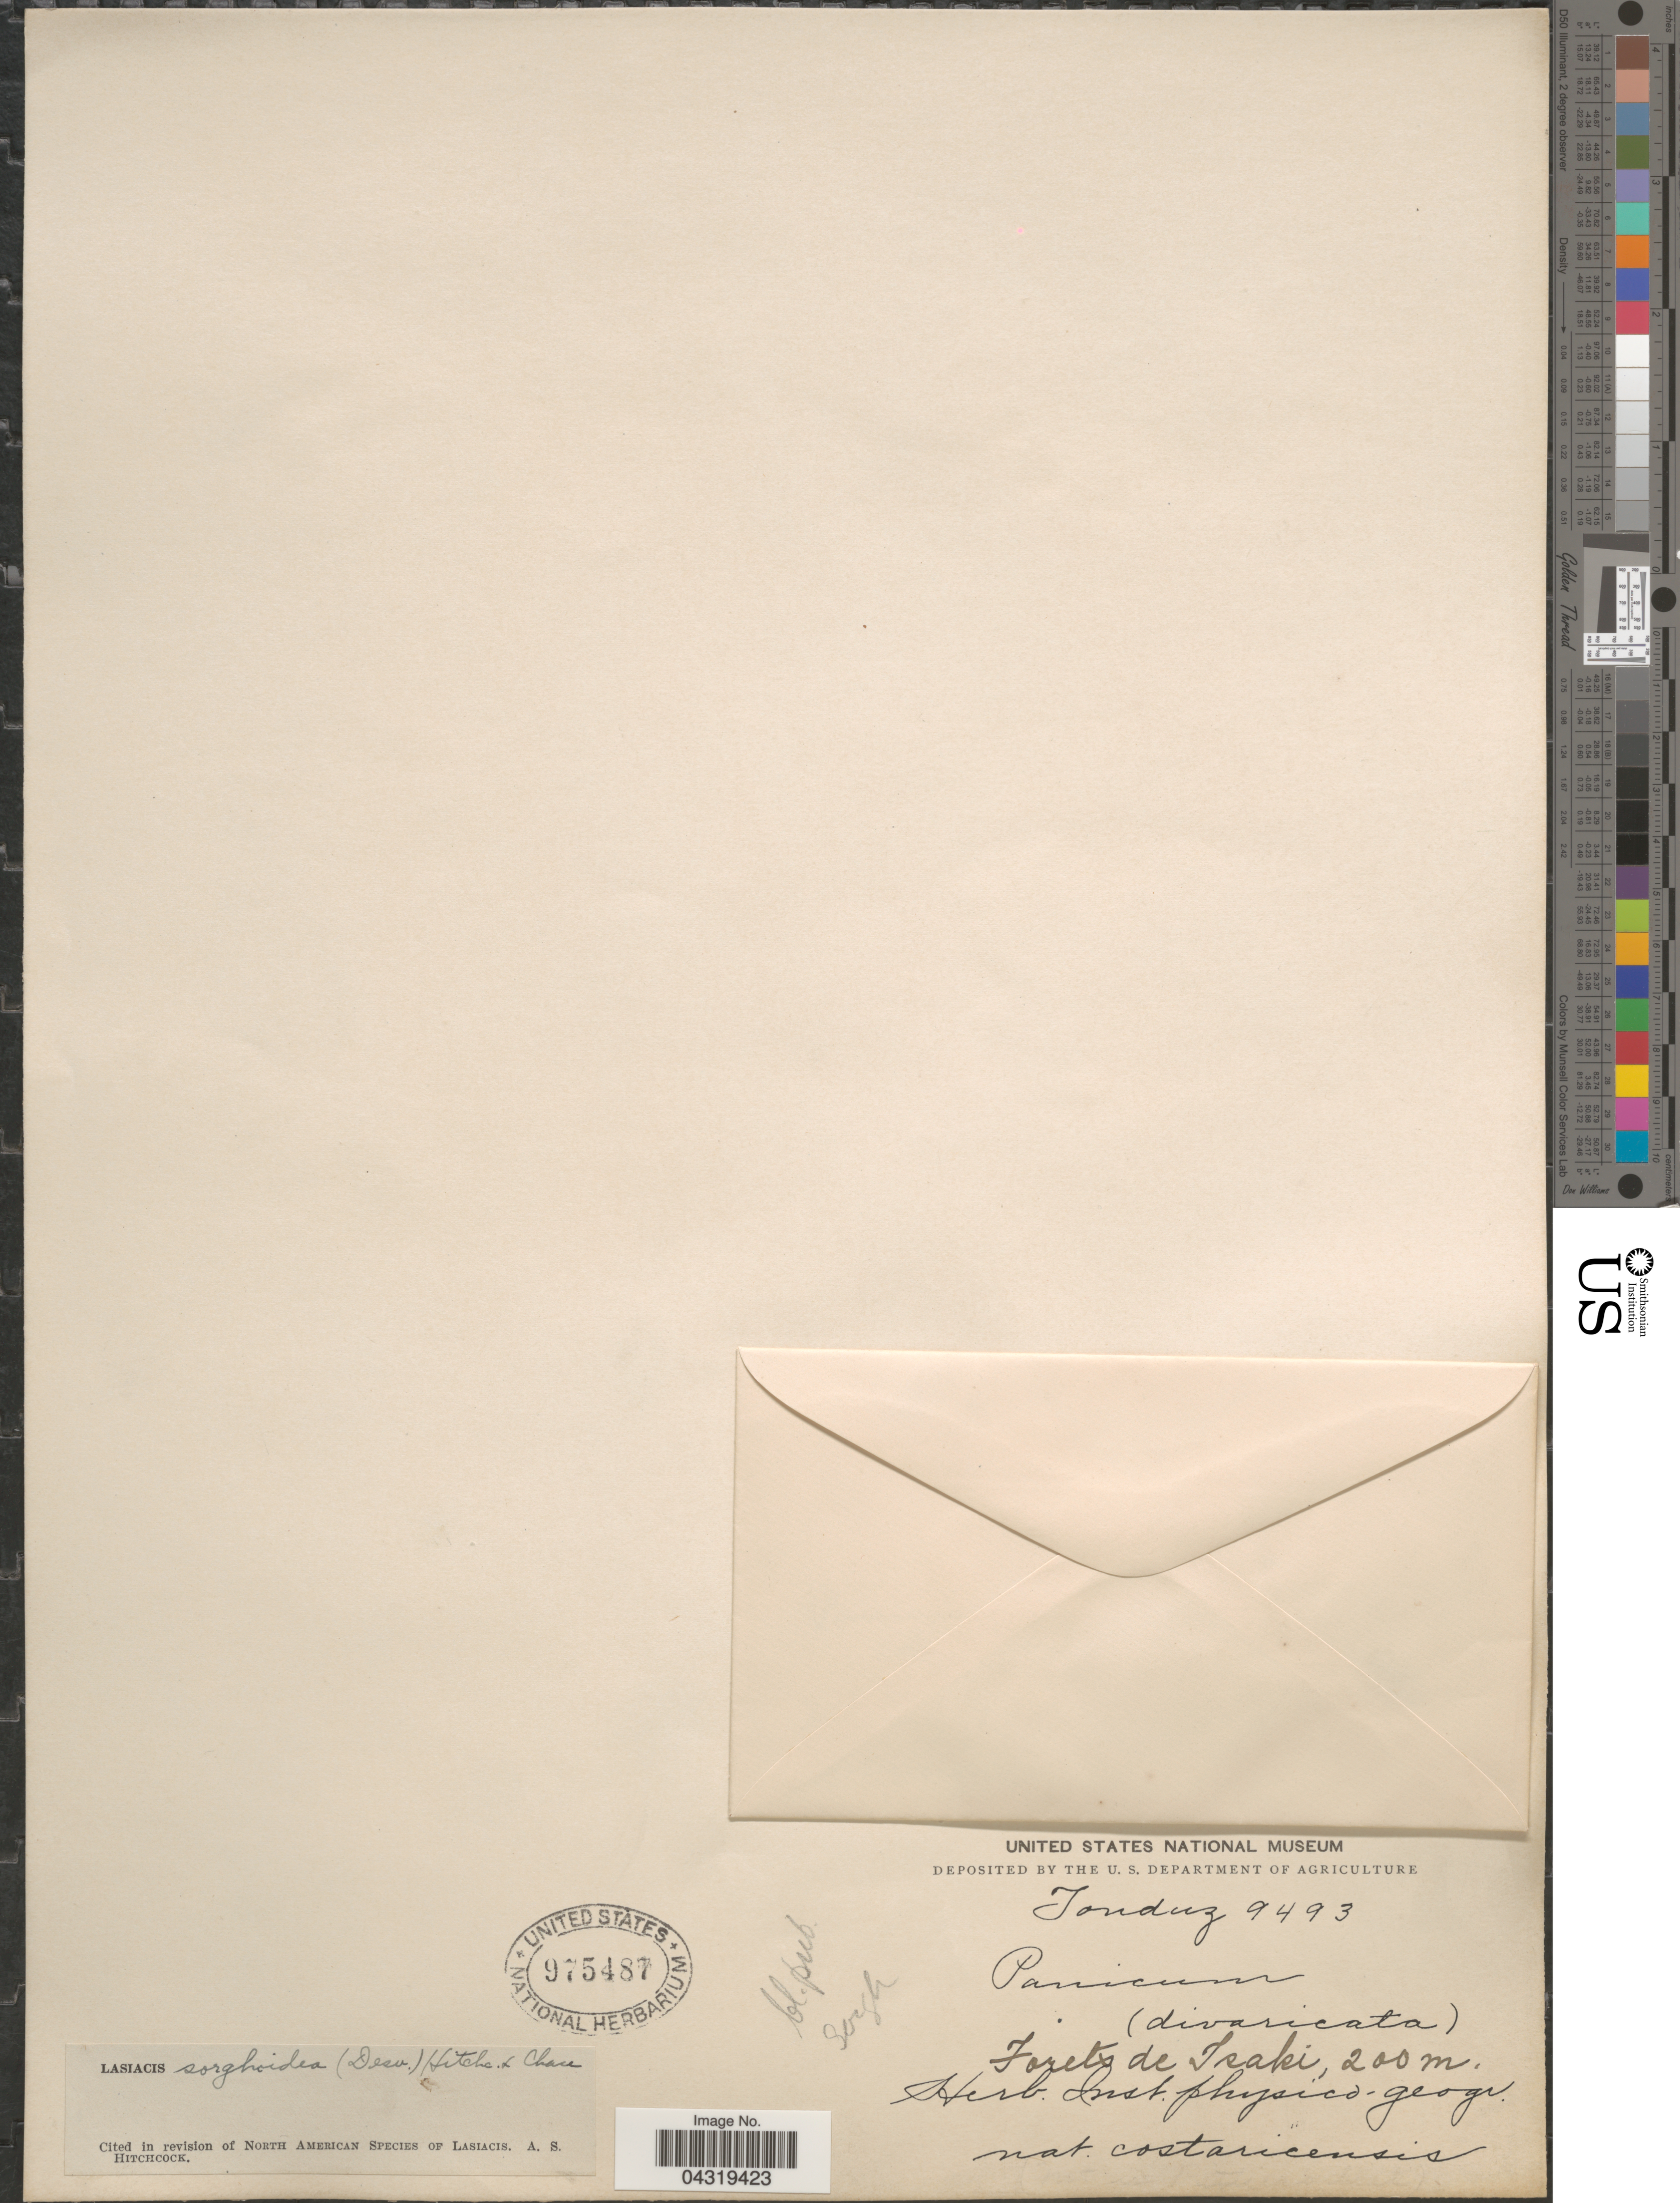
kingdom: Plantae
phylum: Tracheophyta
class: Liliopsida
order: Poales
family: Poaceae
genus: Lasiacis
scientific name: Lasiacis sorghoidea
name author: (Desv. ex Ham.) Hitchc. & Chase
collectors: Tonduz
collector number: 9493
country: Costa Rica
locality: Forets de Isaki.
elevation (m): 200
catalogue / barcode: US 975487